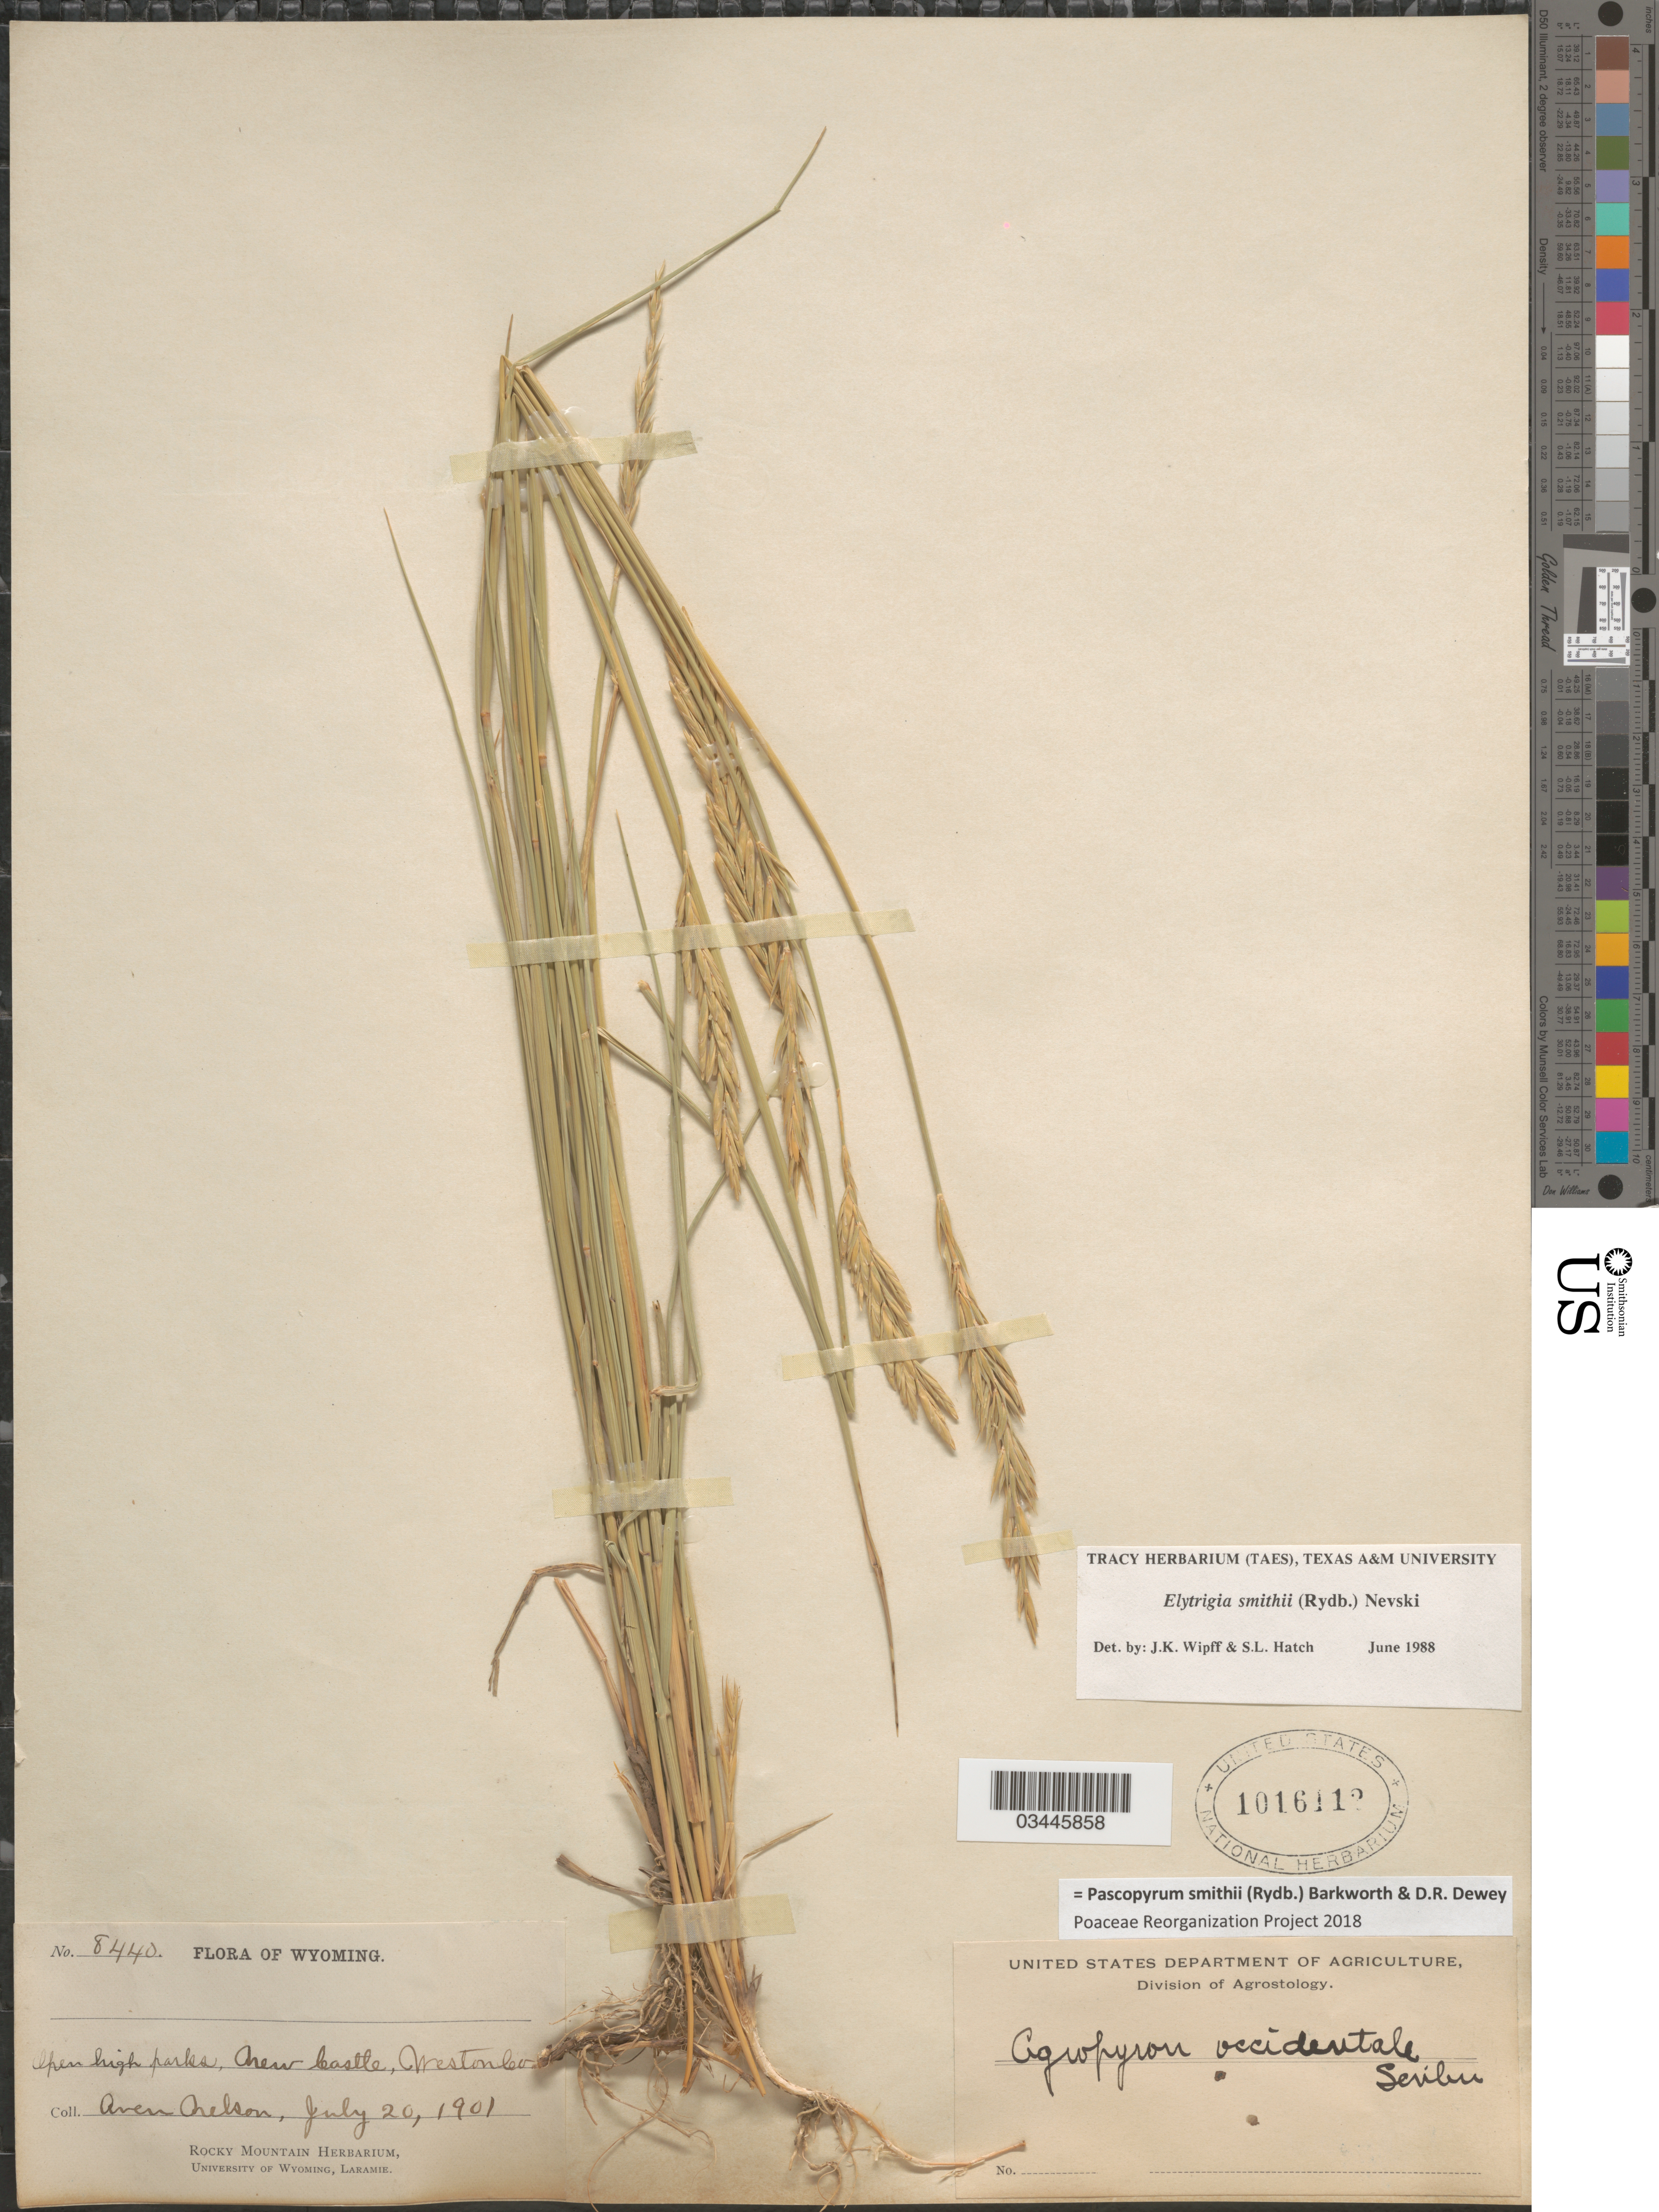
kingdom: Plantae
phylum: Tracheophyta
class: Liliopsida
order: Poales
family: Poaceae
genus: Pascopyrum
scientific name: Pascopyrum smithii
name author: (Rydb.) Barkworth & Dewey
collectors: A. Nelson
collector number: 8440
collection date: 1901-07-20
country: United States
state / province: Wyoming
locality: Open high parks, New Castle, Weston Co.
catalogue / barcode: US 1016112